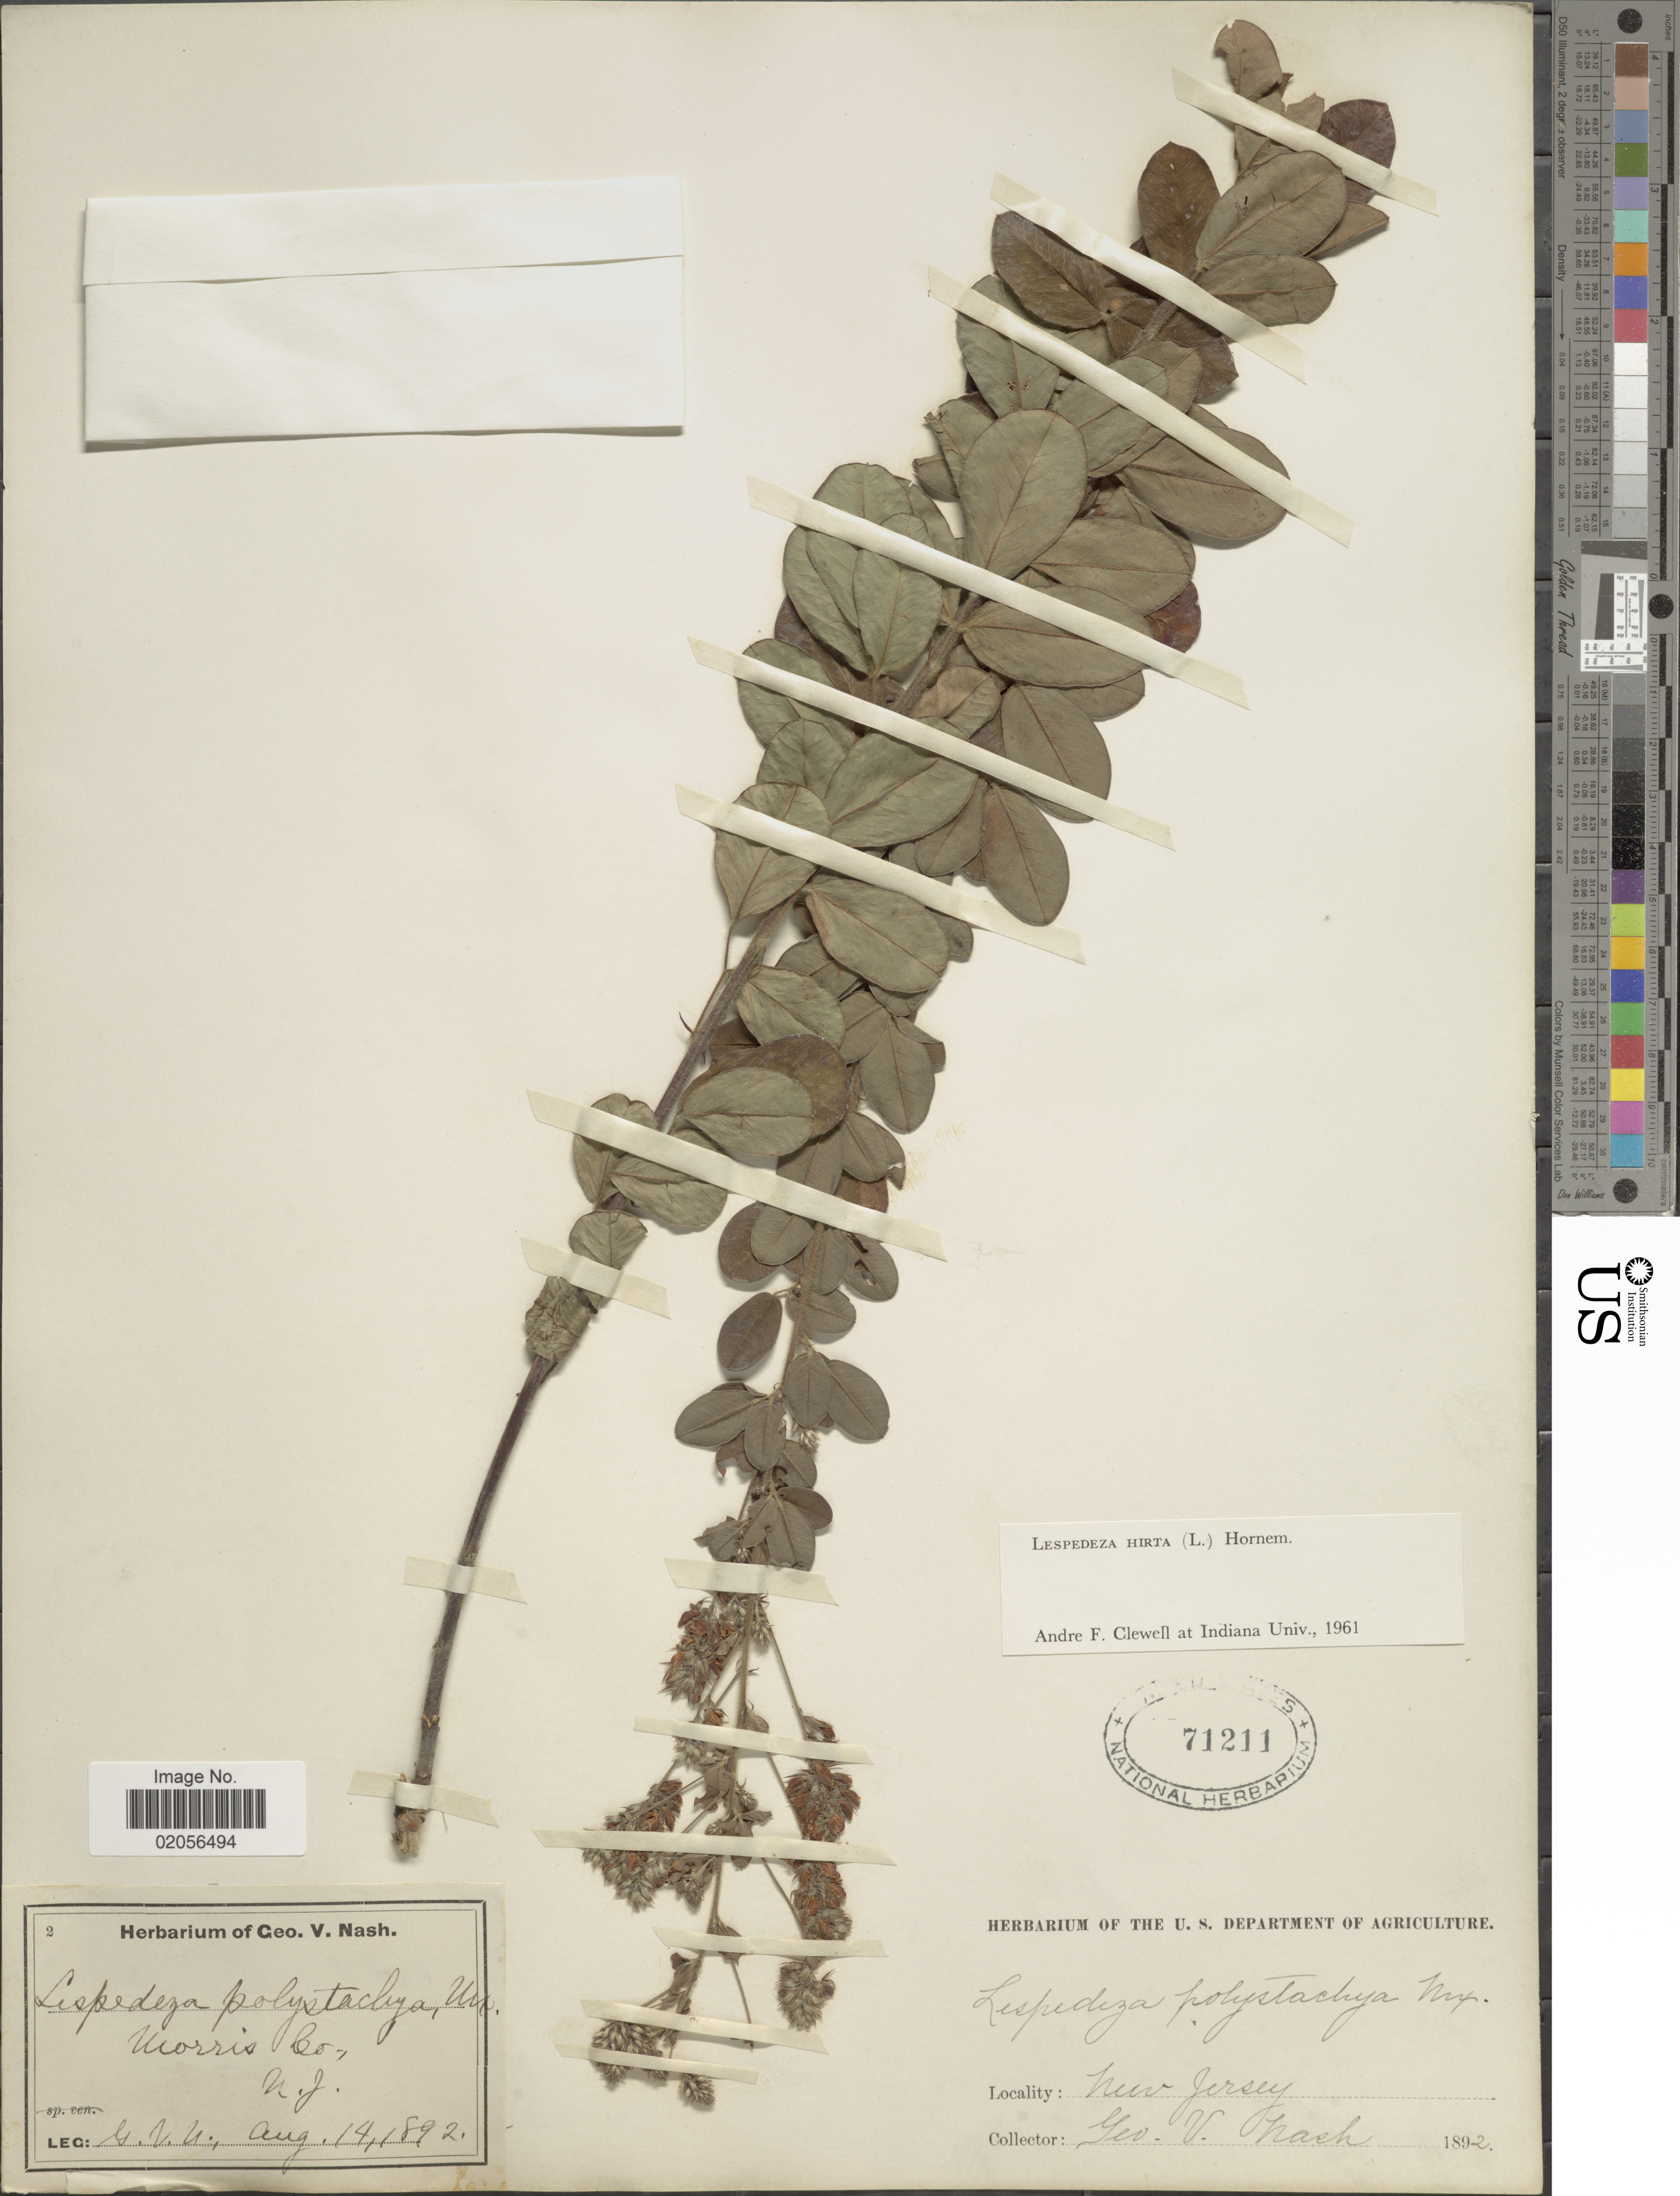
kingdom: Plantae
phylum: Tracheophyta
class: Magnoliopsida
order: Fabales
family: Fabaceae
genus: Lespedeza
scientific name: Lespedeza hirta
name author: (L.) Hornem.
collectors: G. V. Nash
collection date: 1892-08-14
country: United States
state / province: New Jersey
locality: Morris Co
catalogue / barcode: US 71211